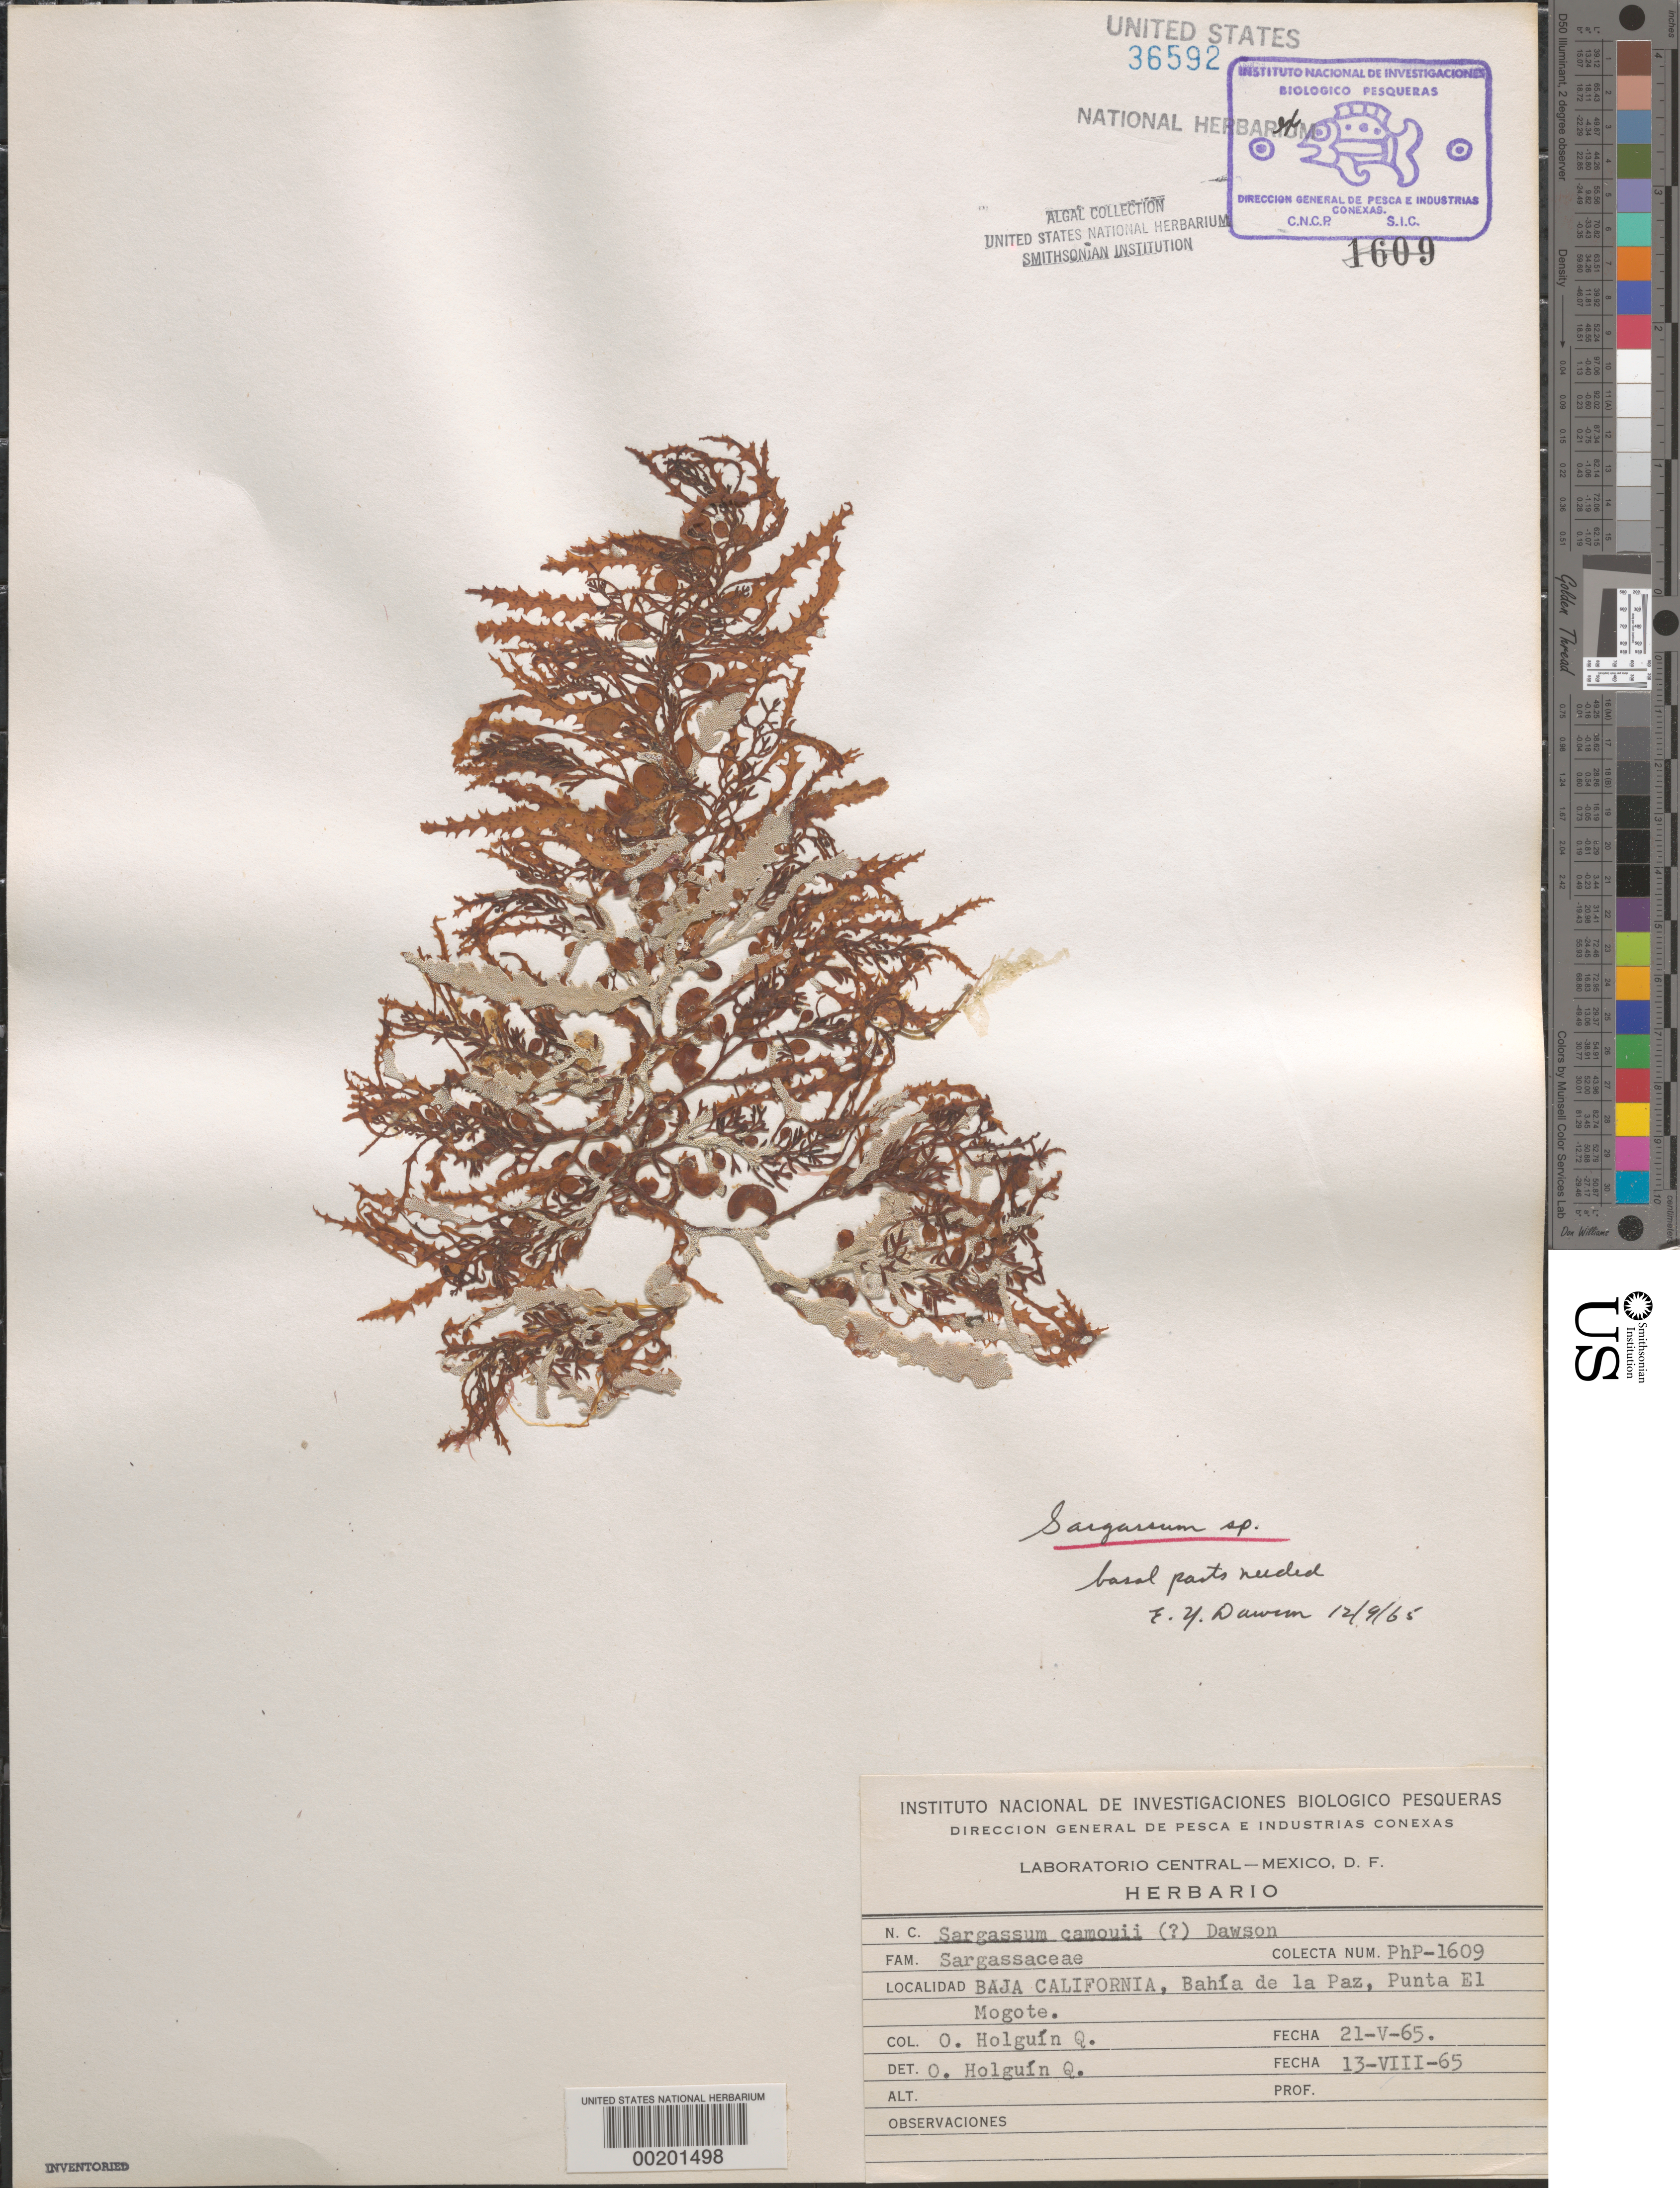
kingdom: Chromista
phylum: Ochrophyta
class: Phaeophyceae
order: Fucales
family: Sargassaceae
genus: Sargassum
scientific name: Sargassum sp.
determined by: Dawson, E. Y.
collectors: O. Holguin Q.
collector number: Php-1609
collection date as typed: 21 May 1965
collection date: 1965-05-21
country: Mexico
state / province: Baja California Sur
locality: Punta El Mogote, Bahia de La Paz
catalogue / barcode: US 36592